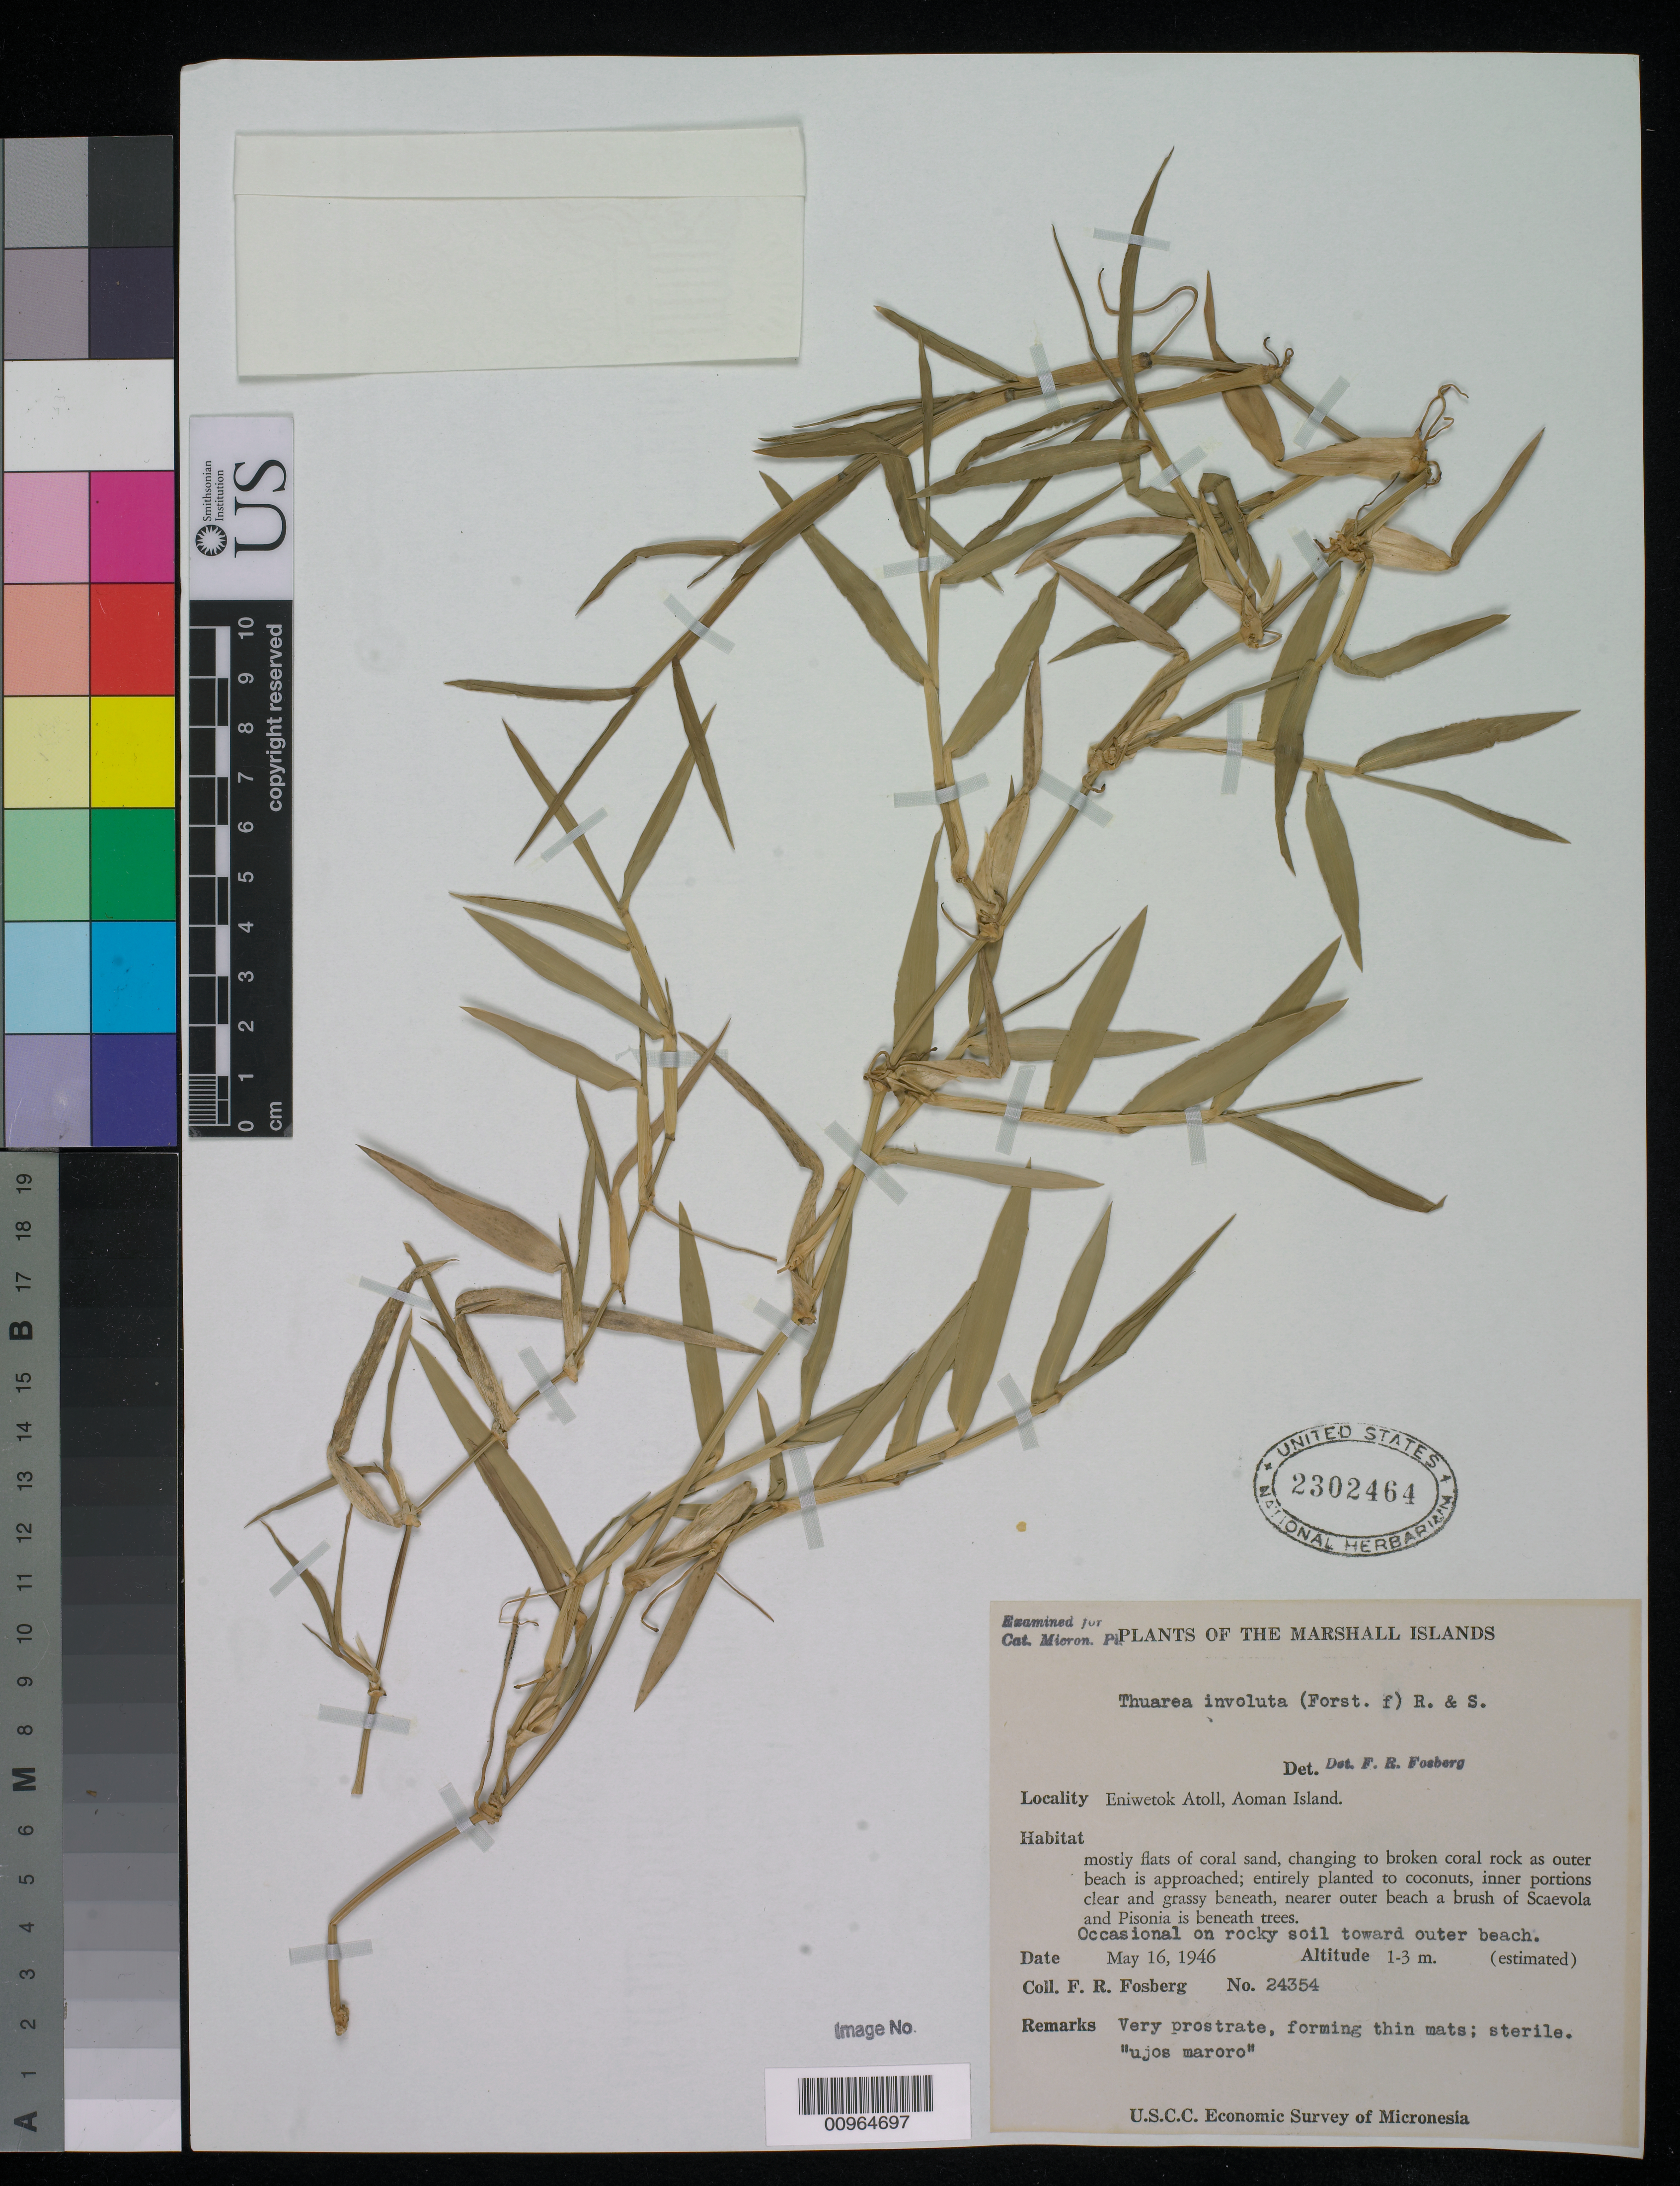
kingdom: Plantae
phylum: Tracheophyta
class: Liliopsida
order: Poales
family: Poaceae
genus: Thuarea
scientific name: Thuarea involuta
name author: (G. Forst.) R. Br. ex Sm.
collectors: F. R. Fosberg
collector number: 24354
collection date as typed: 16 May 1946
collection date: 1946-05-16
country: Marshall Islands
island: Enewetak [Eniwetok] Atoll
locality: Eniwetok Atoll, Aoman Islet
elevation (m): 1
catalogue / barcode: US 2302464